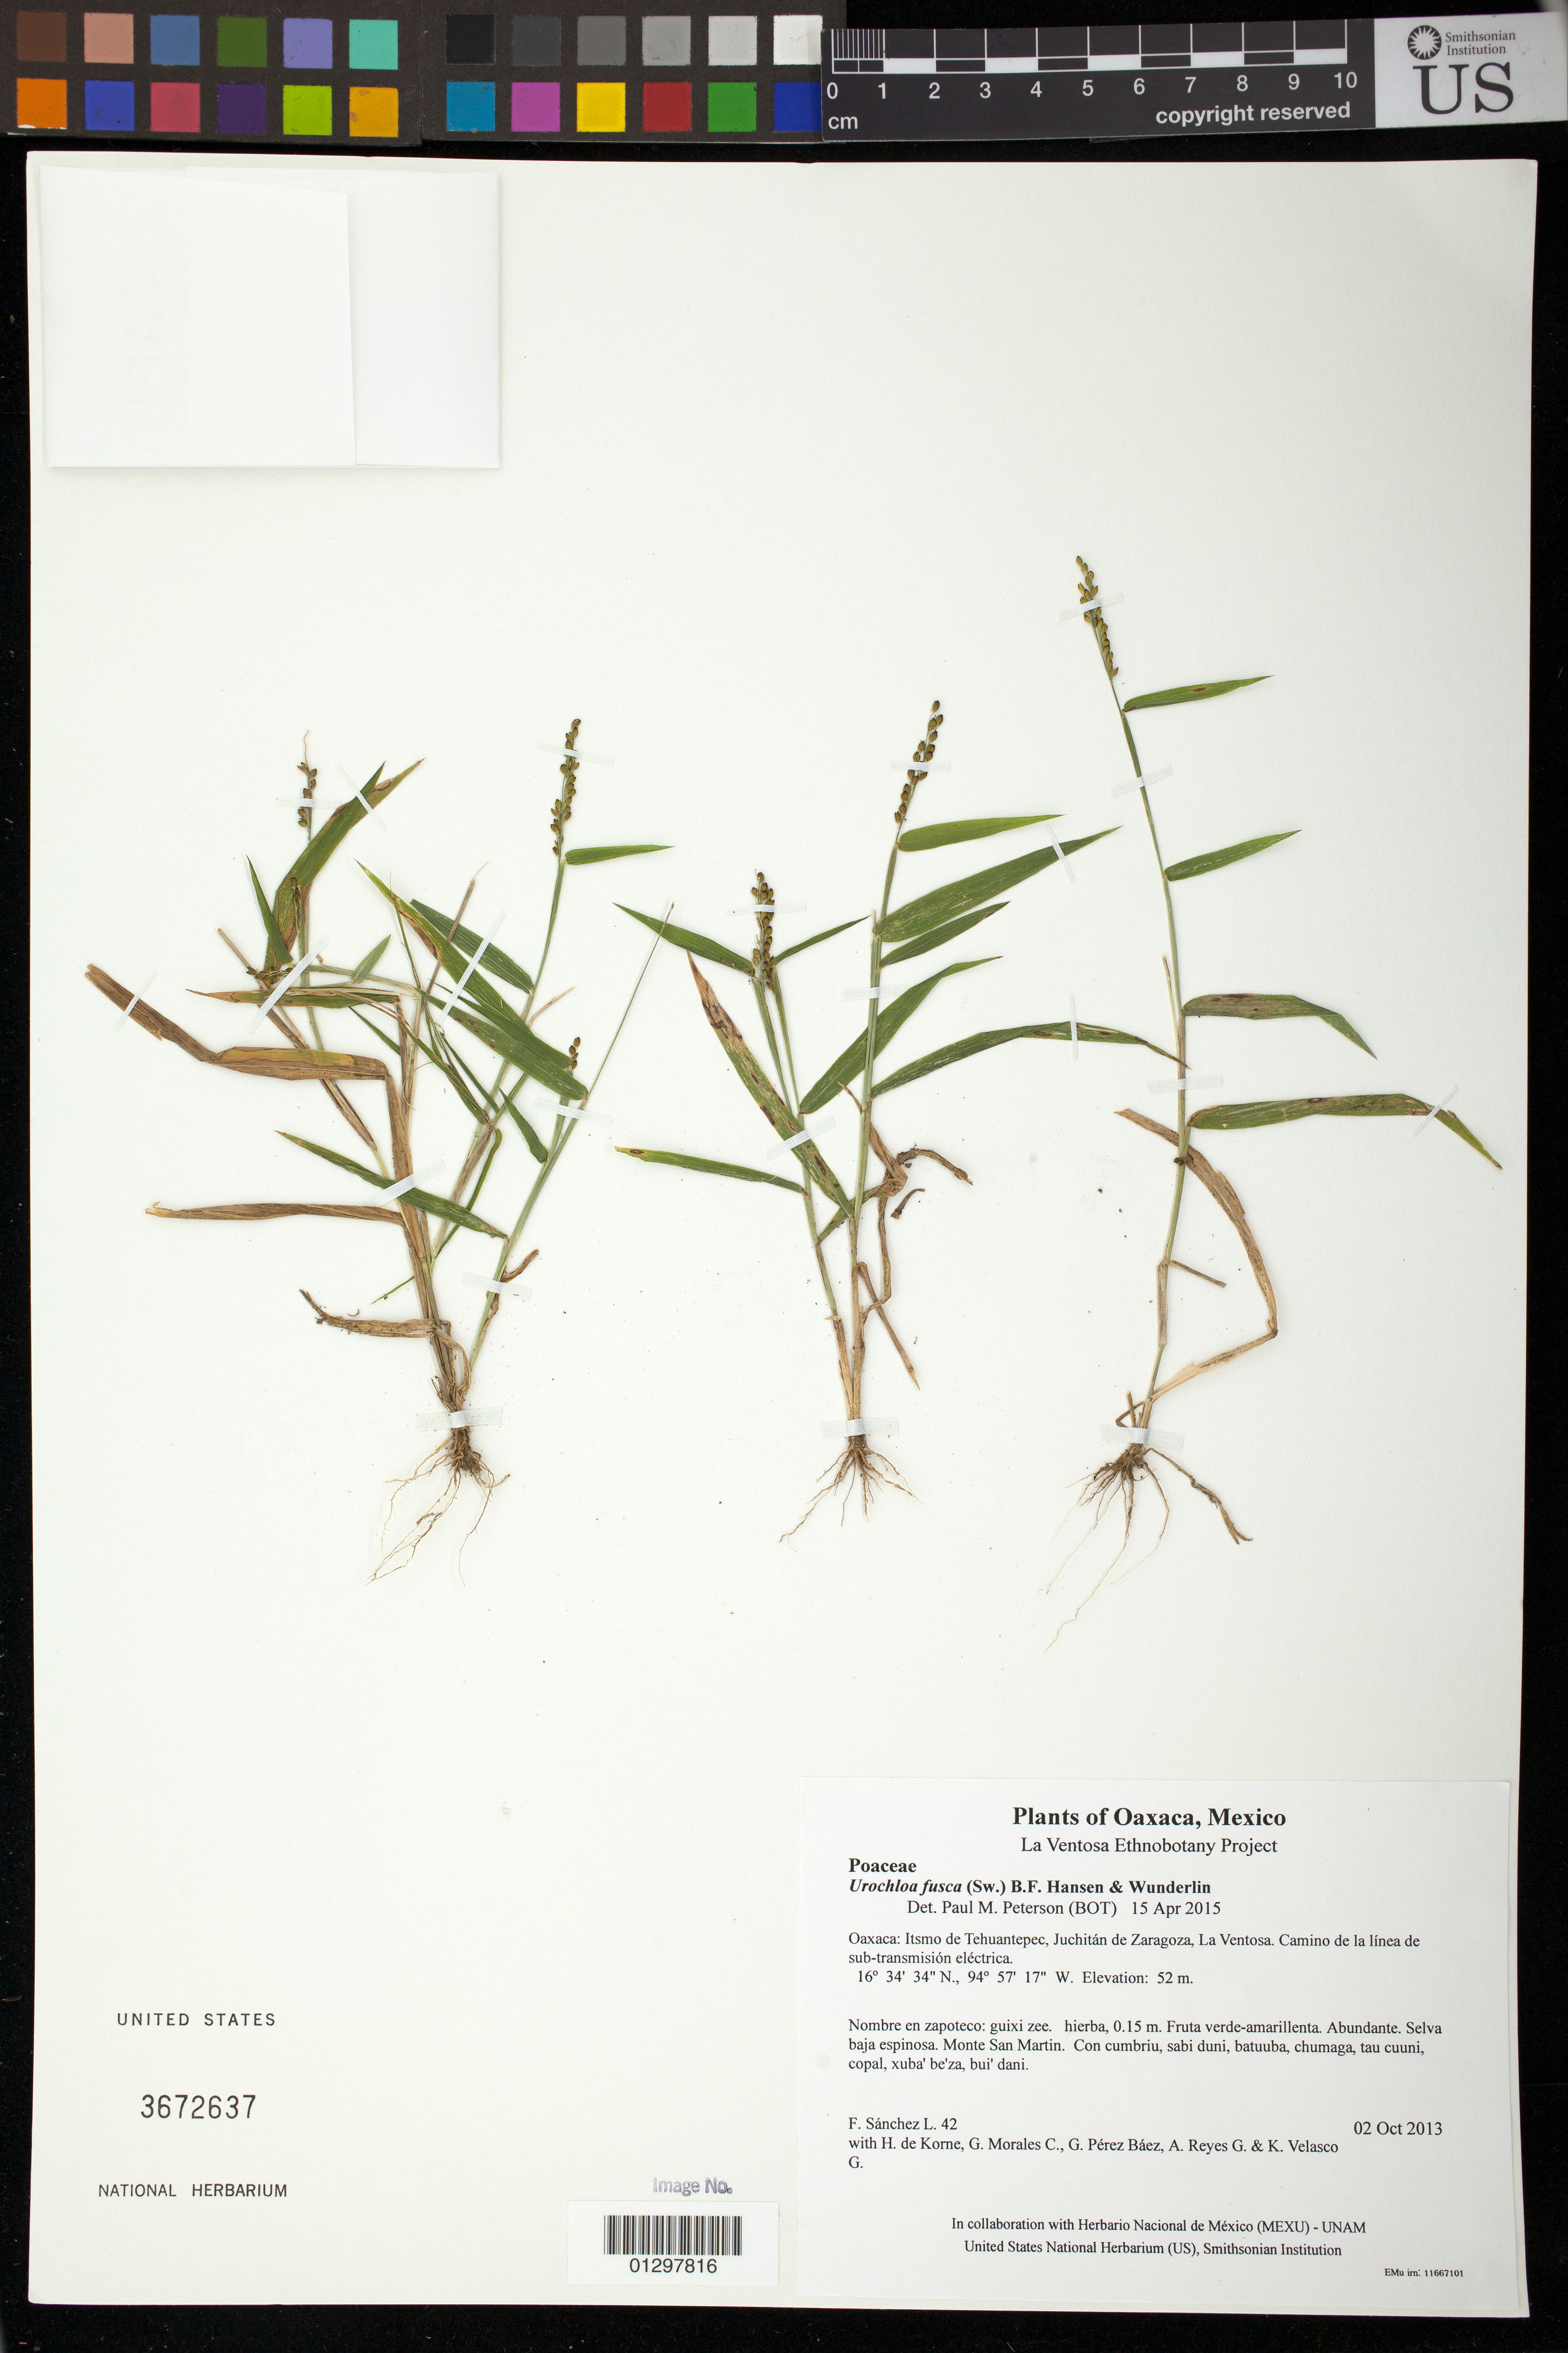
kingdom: Plantae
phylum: Tracheophyta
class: Liliopsida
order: Poales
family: Poaceae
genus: Urochloa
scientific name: Urochloa fusca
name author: (Sw.) B.F. Hansen & Wunderlin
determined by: Peterson, Paul M., (BOT), Smithsonian Institution - National Museum of Natural History (UNITED STATES)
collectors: F. Sánchez L., H. de Korne, G. Morales C., G. Pérez Báez, A. Reyes G. & K. Velasco G.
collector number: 42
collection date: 2013-10-02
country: Mexico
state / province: Oaxaca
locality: Itsmo de Tehuantepec, Juchitán de Zaragoza, La Ventosa. Camino de la línea de sub-transmisión eléctrica.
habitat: Selva baja espinosa. Monte San Martin.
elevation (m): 52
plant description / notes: MEXU, SERO, US; Guixi. 0.15 m. Cuaananaxhi naga' ne naguchi. Stale.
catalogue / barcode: US 3672637